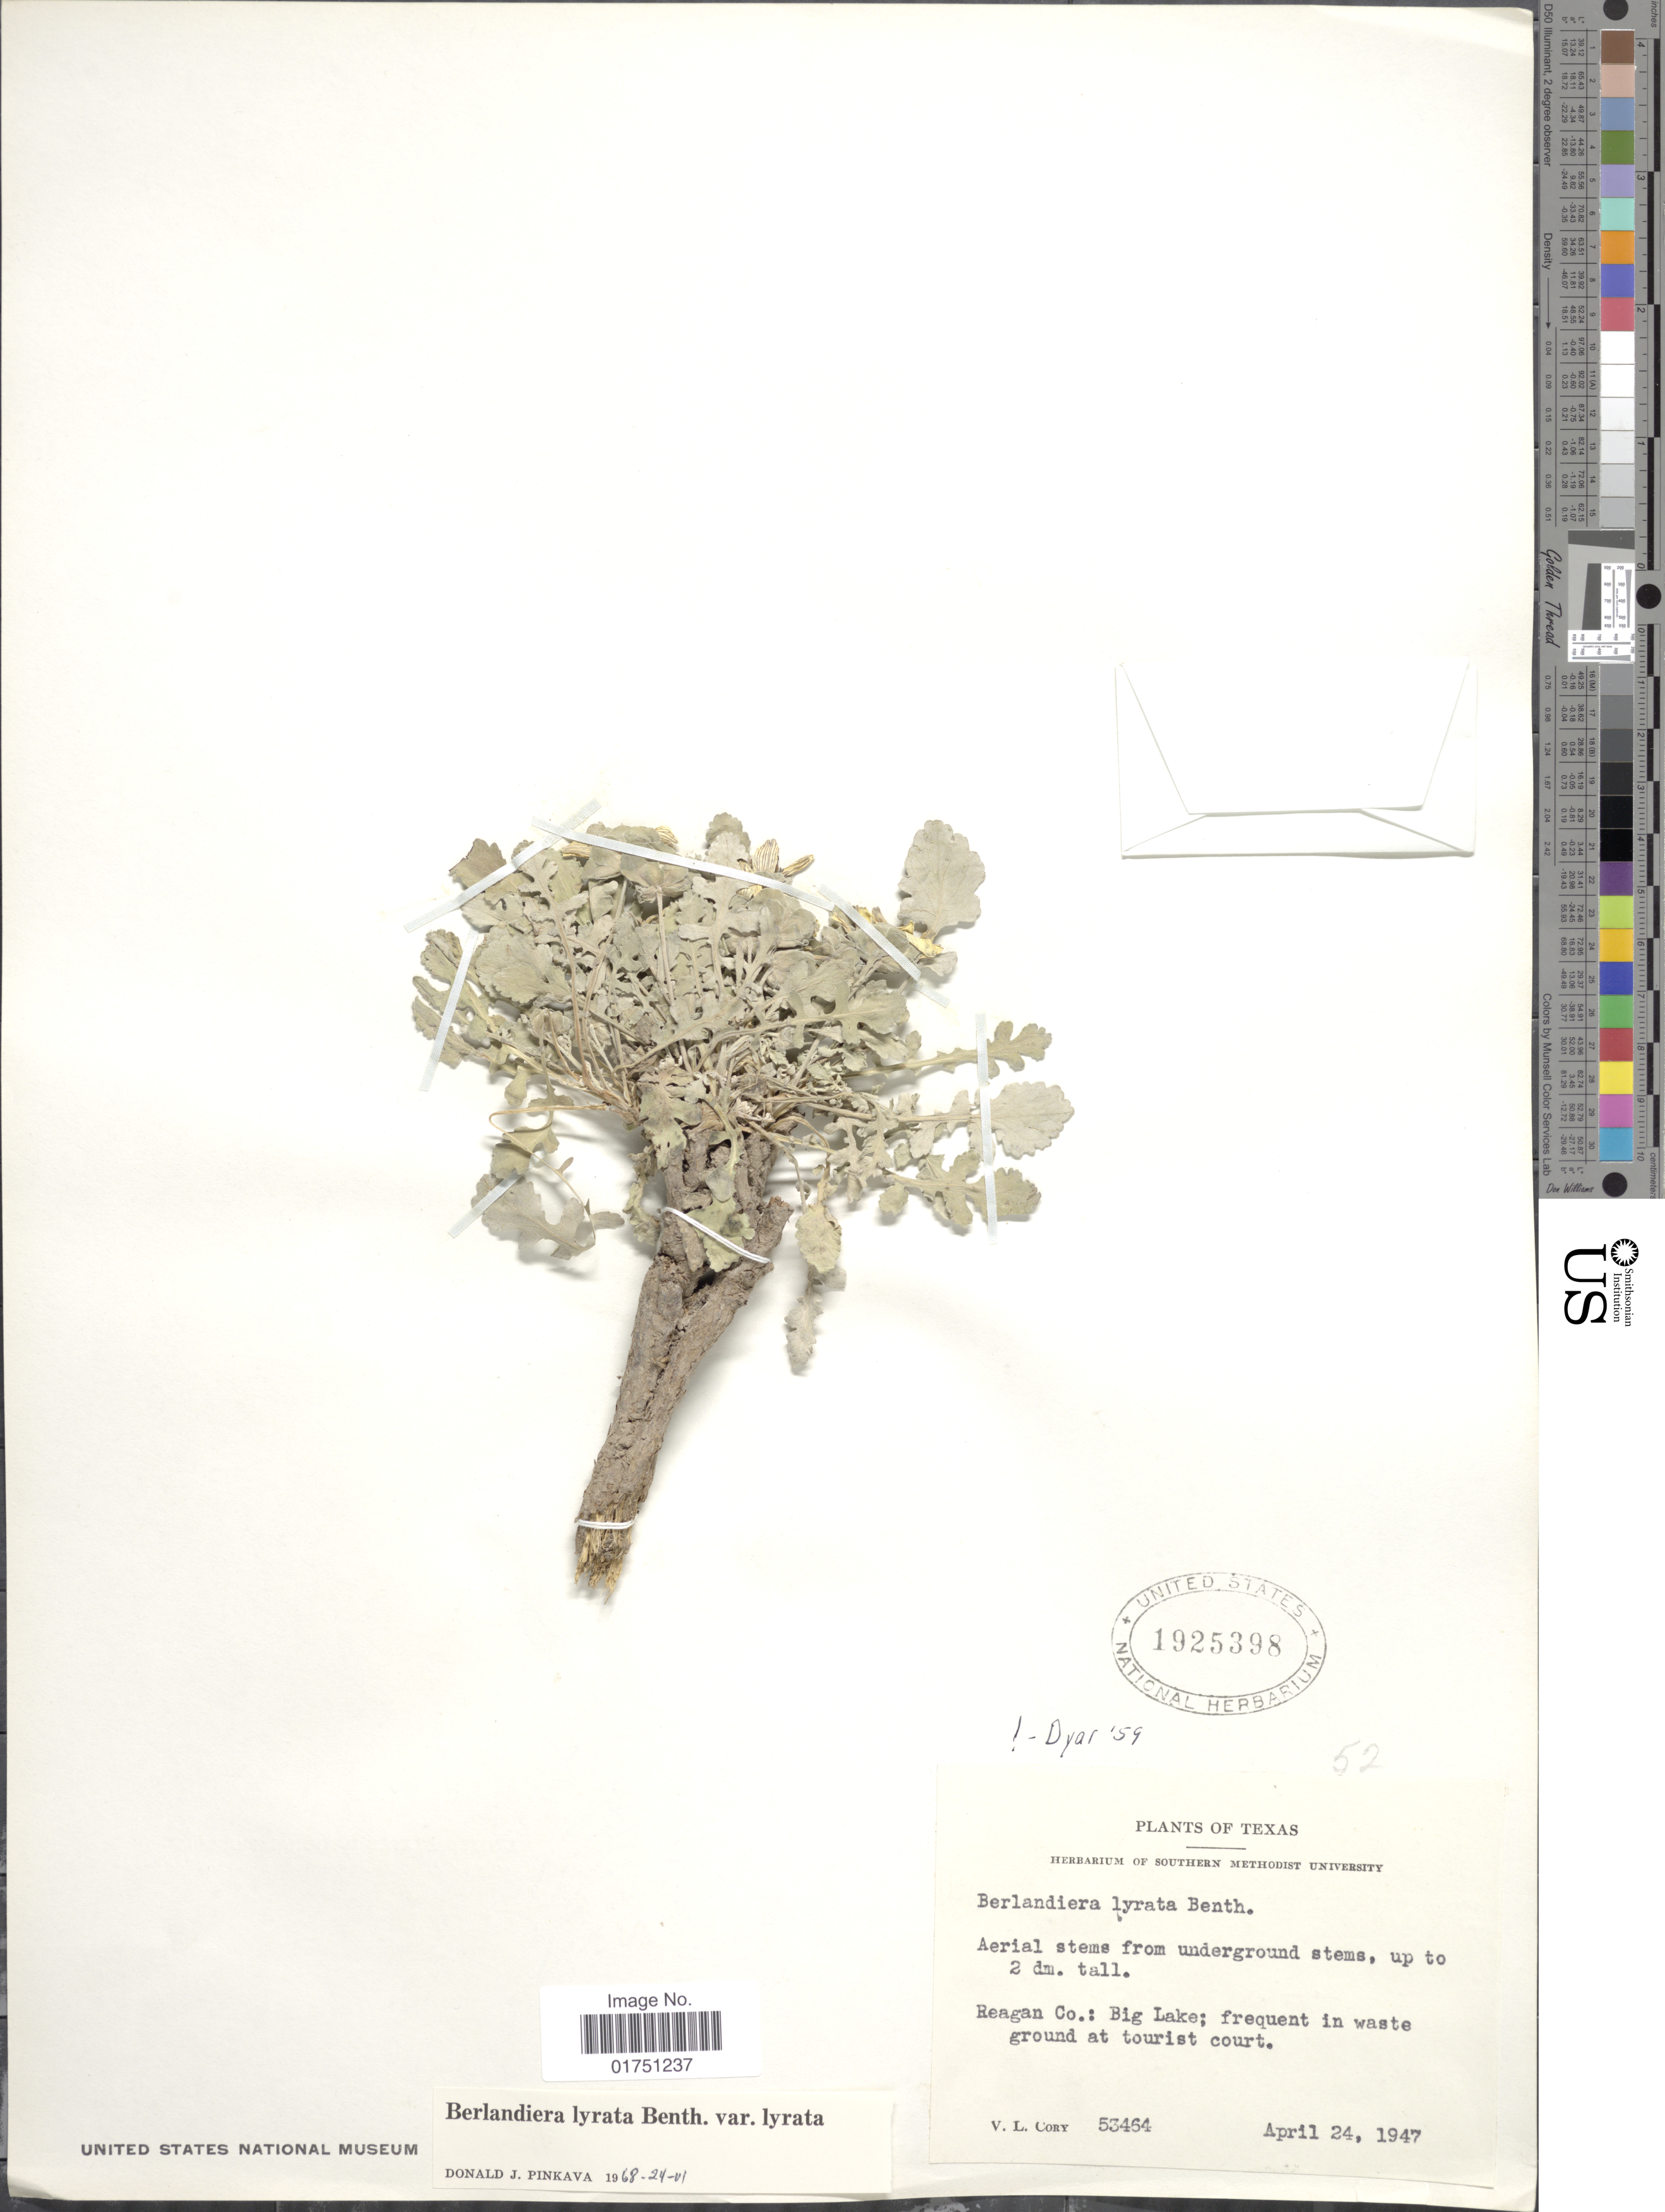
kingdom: Plantae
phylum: Tracheophyta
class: Magnoliopsida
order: Asterales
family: Asteraceae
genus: Berlandiera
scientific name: Berlandiera lyrata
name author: Benth.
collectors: V. Cory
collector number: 53464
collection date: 1947-04-24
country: United States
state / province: Texas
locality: Reagan Co.: Big Lake; frequent in waste ground at tourist court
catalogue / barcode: US 1925398